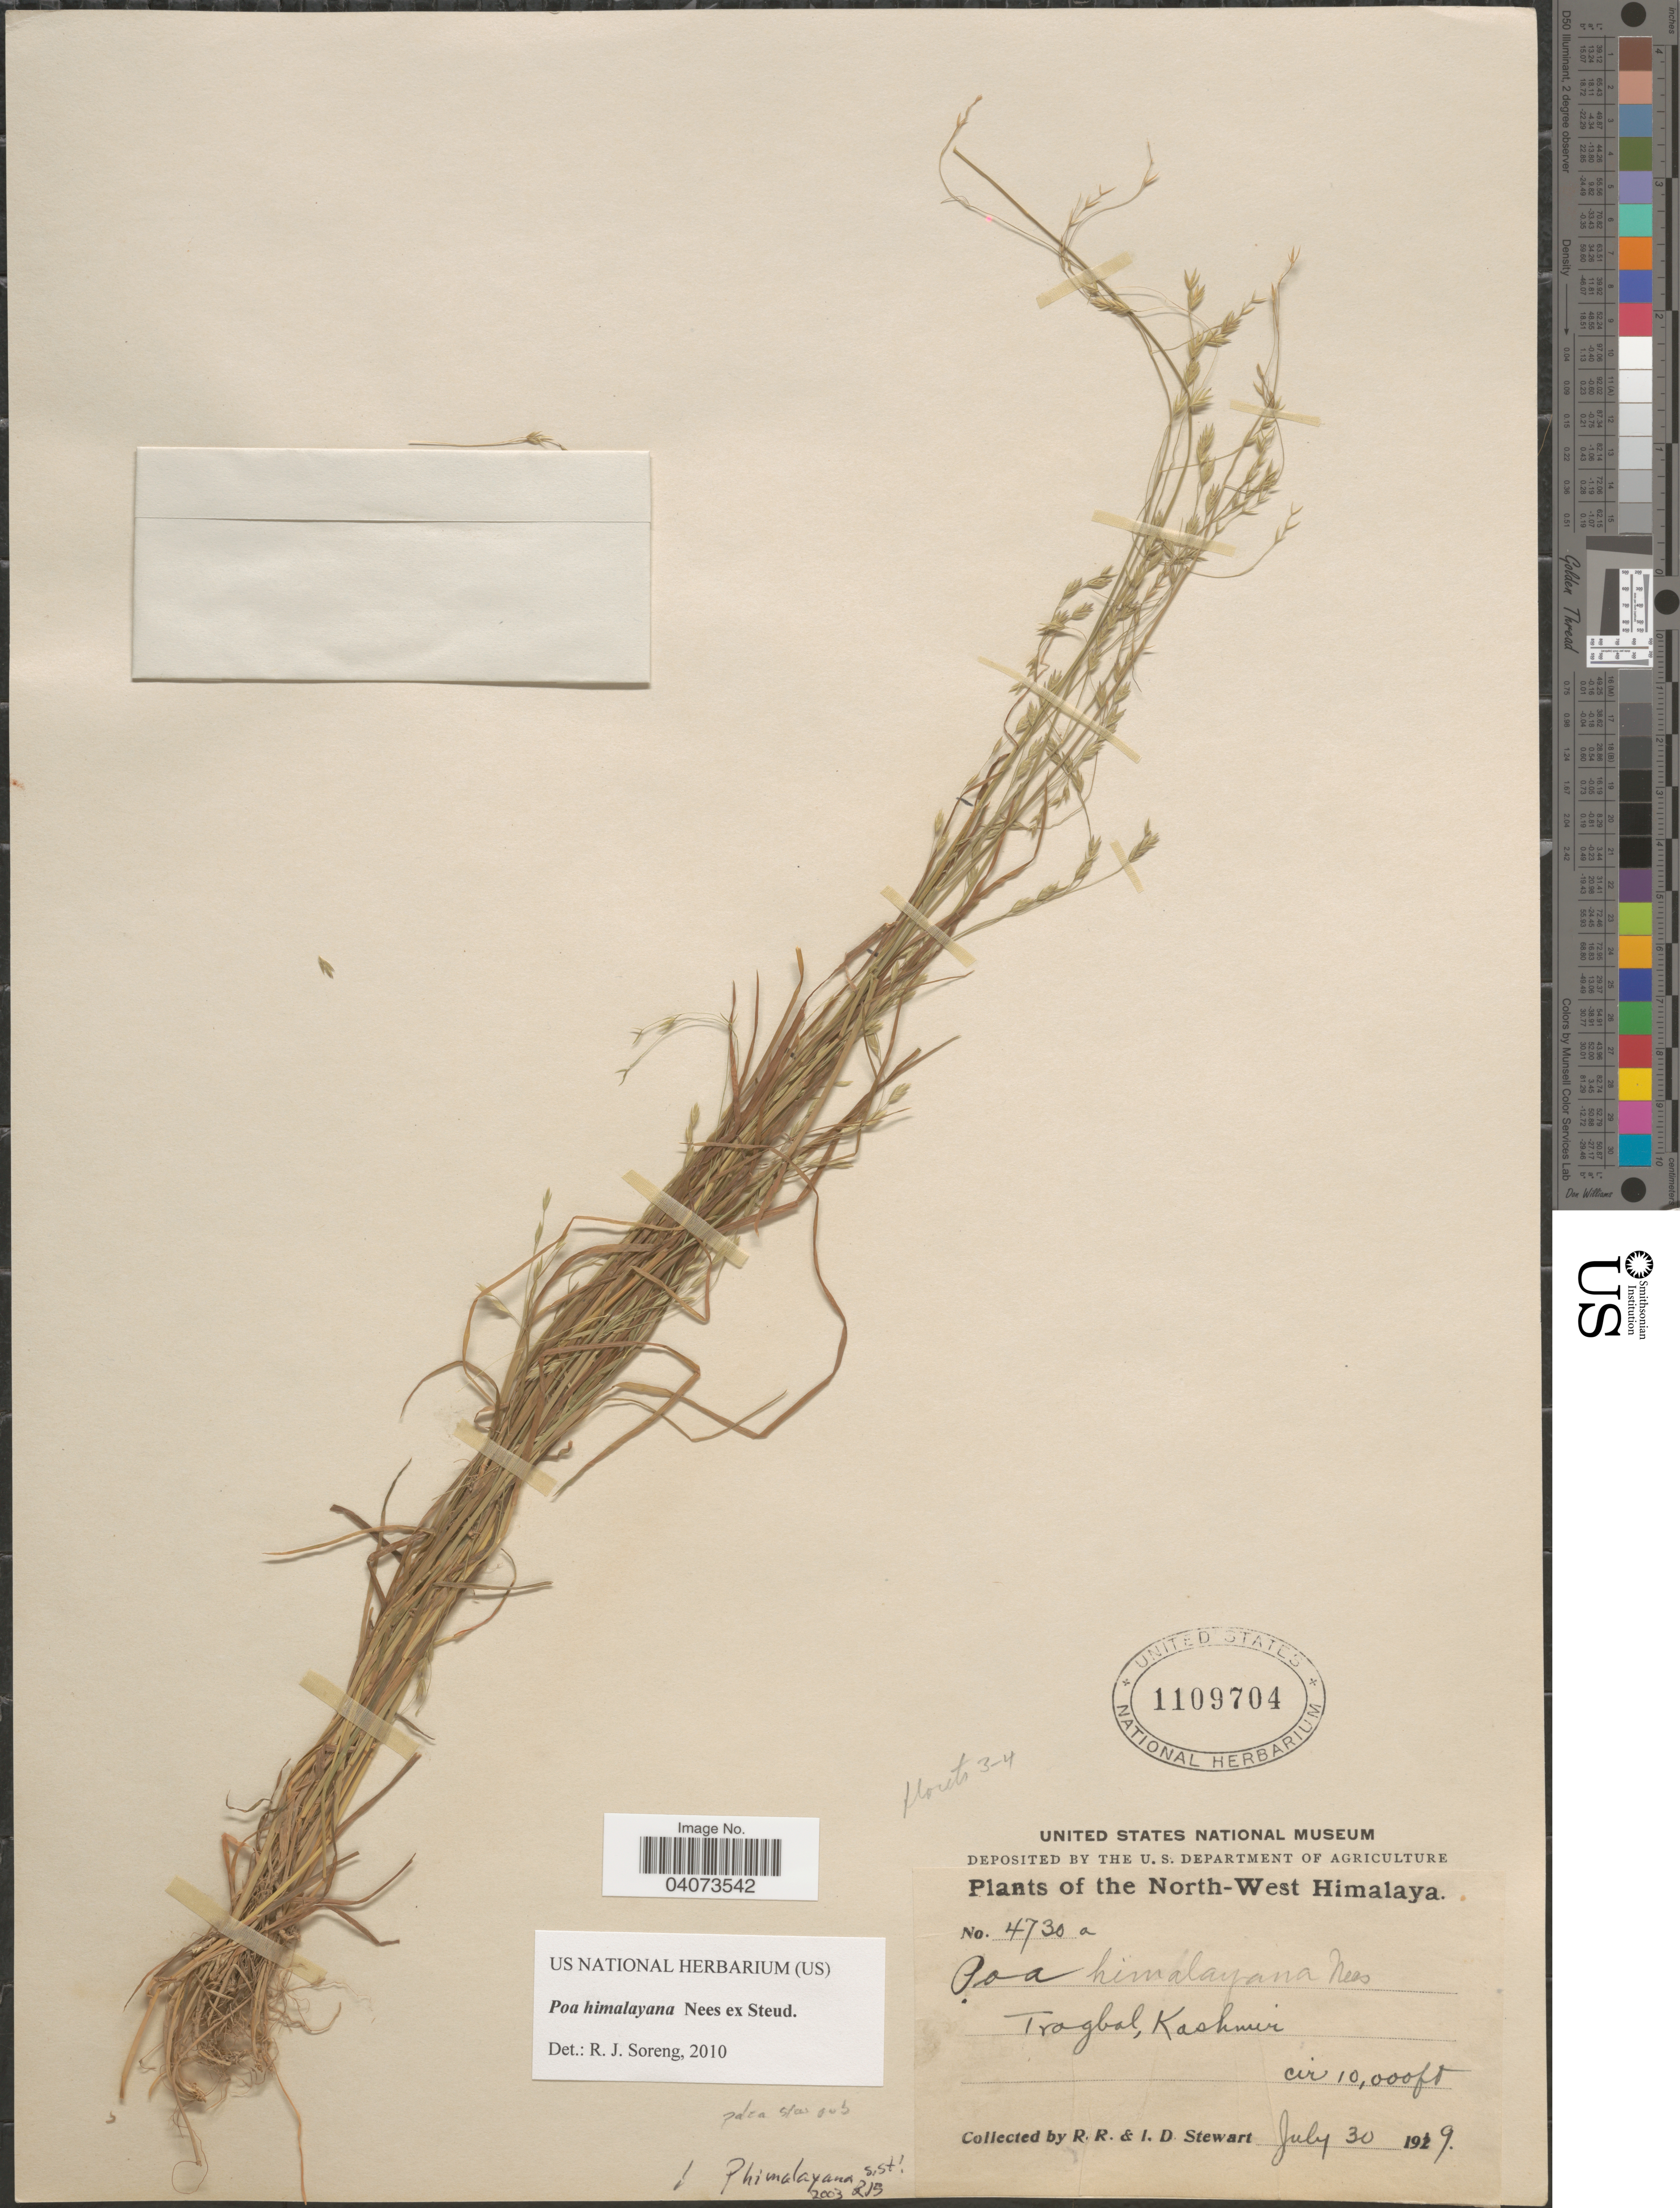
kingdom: Plantae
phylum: Tracheophyta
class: Liliopsida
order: Poales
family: Poaceae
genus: Poa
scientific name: Poa himalayana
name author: Nees ex Steud.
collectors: R. Stewart & I. Stewart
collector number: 4730a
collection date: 1919-07-30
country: India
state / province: Jammu and Kashmir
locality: North-West Himalaya. Tragbal, Kashmir.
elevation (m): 3048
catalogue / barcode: US 1109704